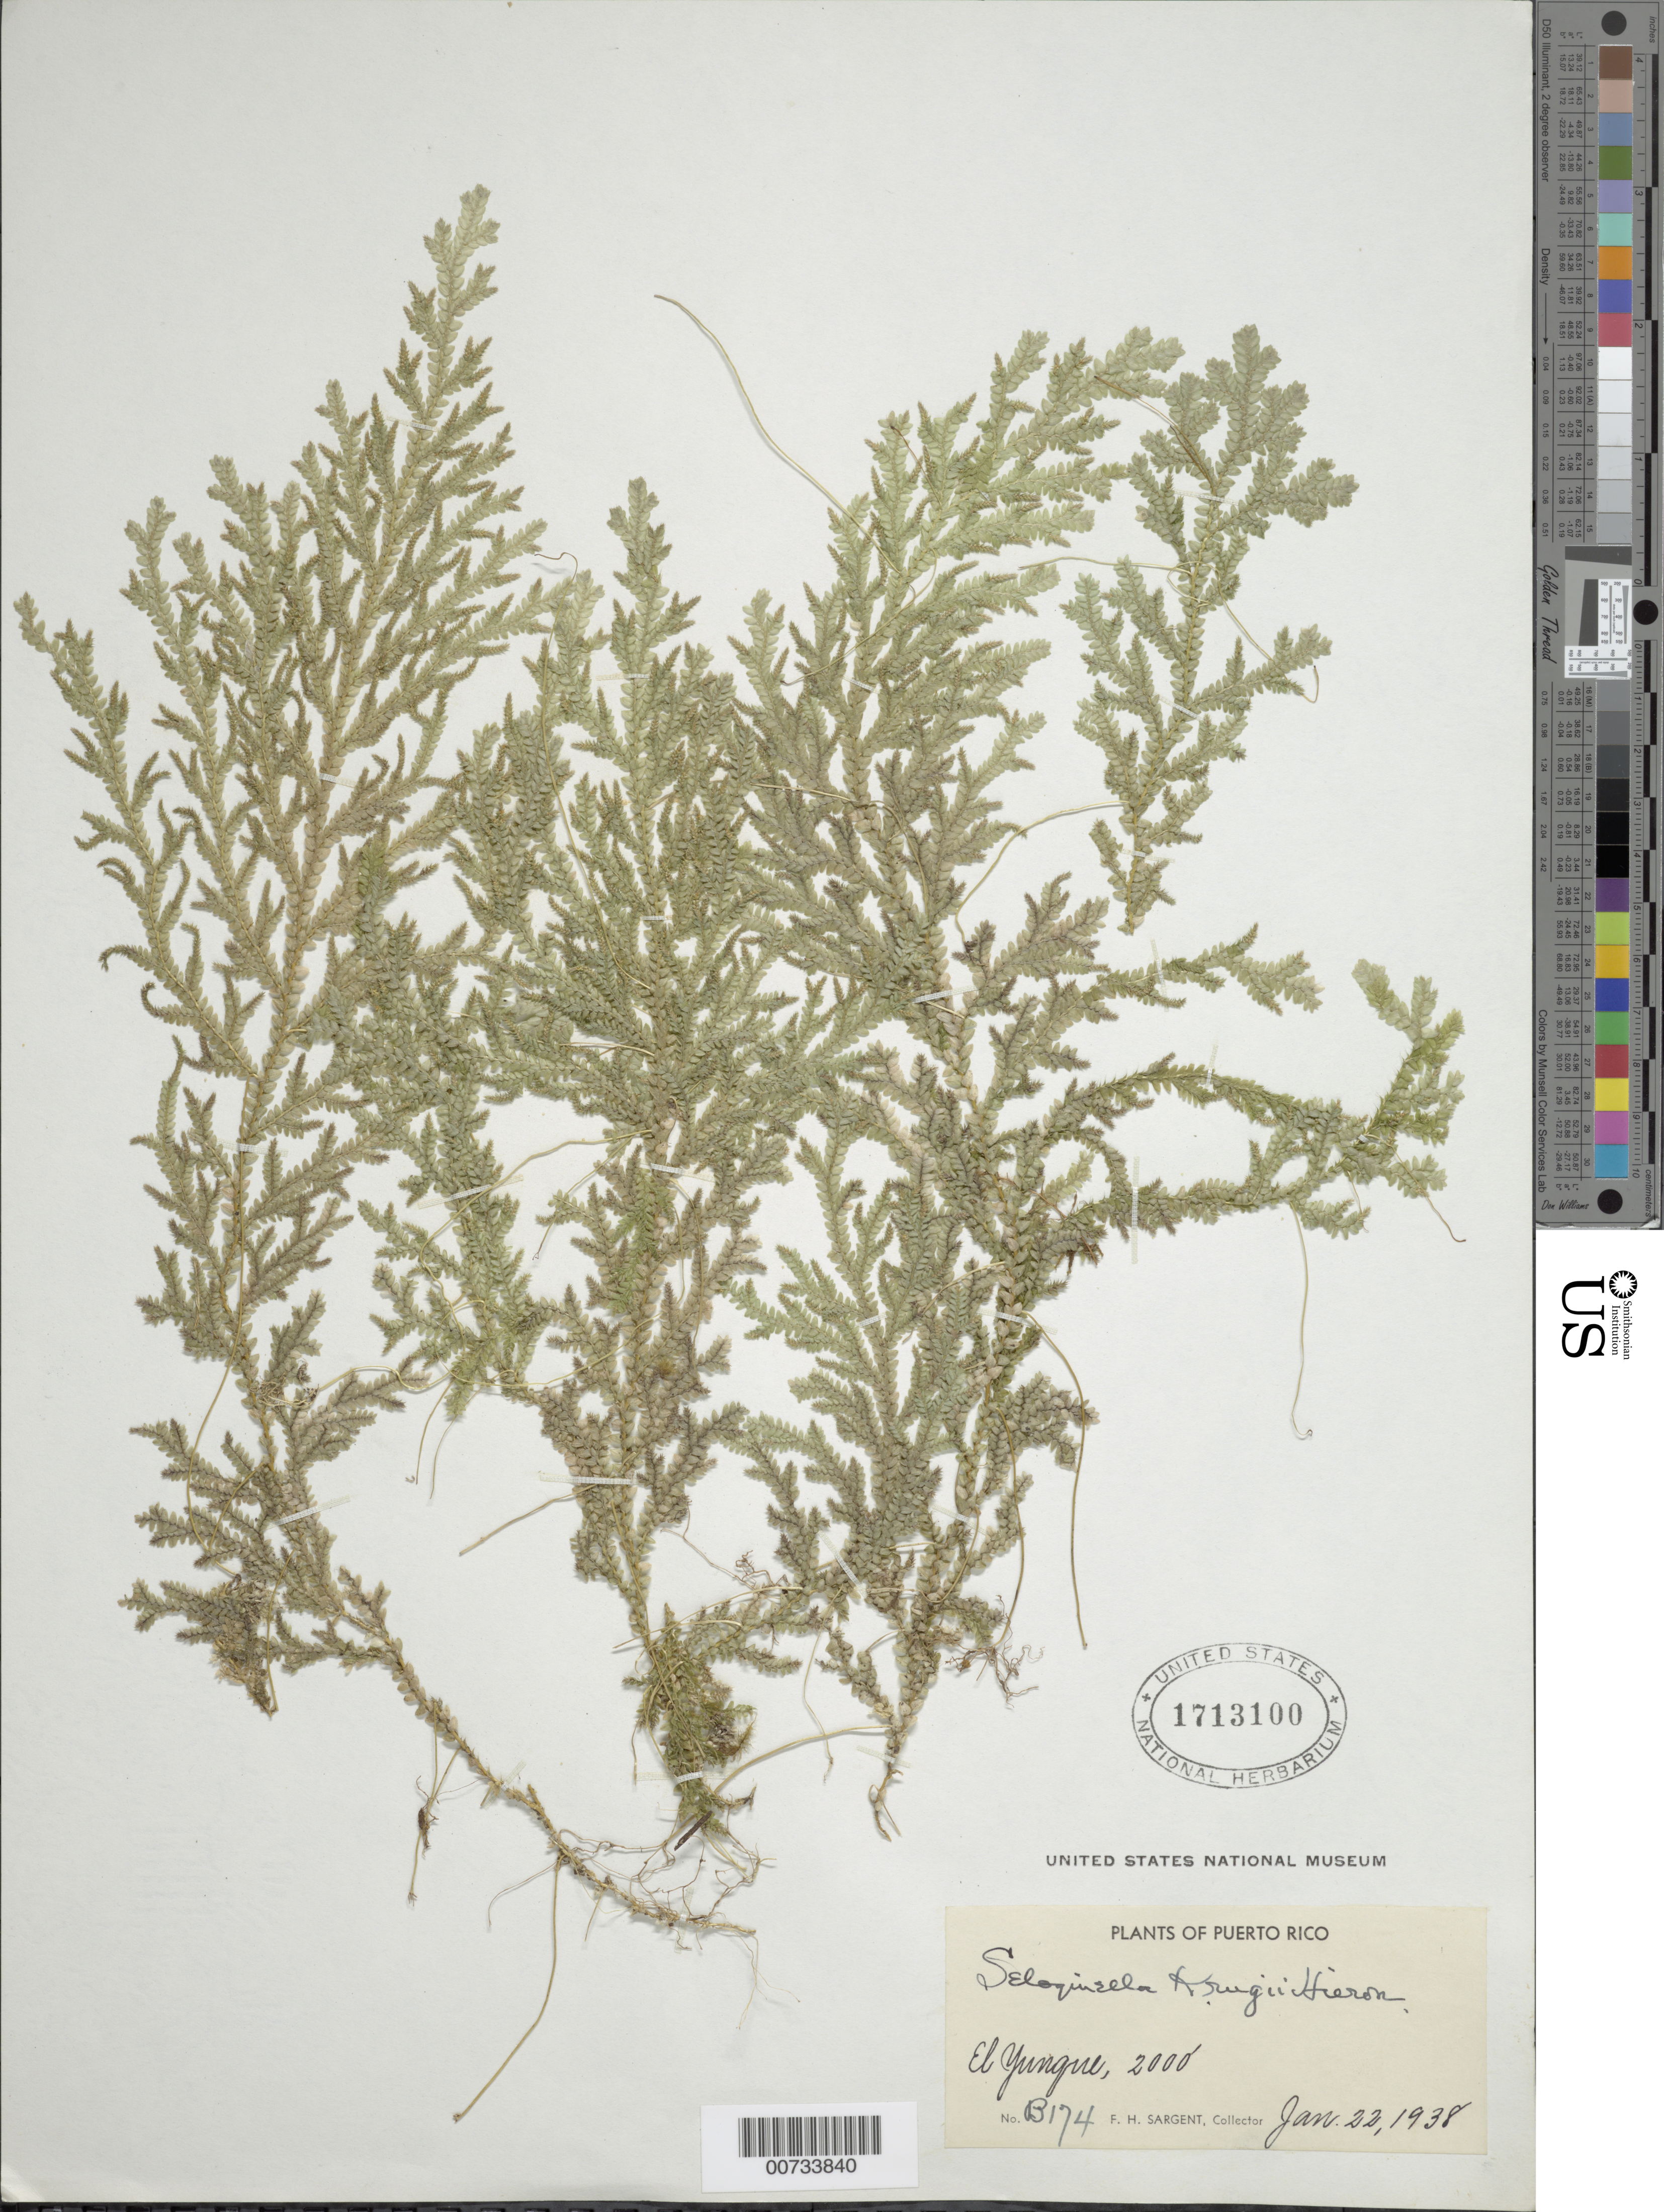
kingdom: Plantae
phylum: Tracheophyta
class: Lycopodiopsida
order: Selaginellales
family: Selaginellaceae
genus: Selaginella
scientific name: Selaginella krugii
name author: Hieron.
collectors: F. H. Sargent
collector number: B174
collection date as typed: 22 Jan 1938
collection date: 1938-01-22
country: Puerto Rico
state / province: Río Grande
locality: El Yunque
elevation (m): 610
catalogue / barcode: US 1713100